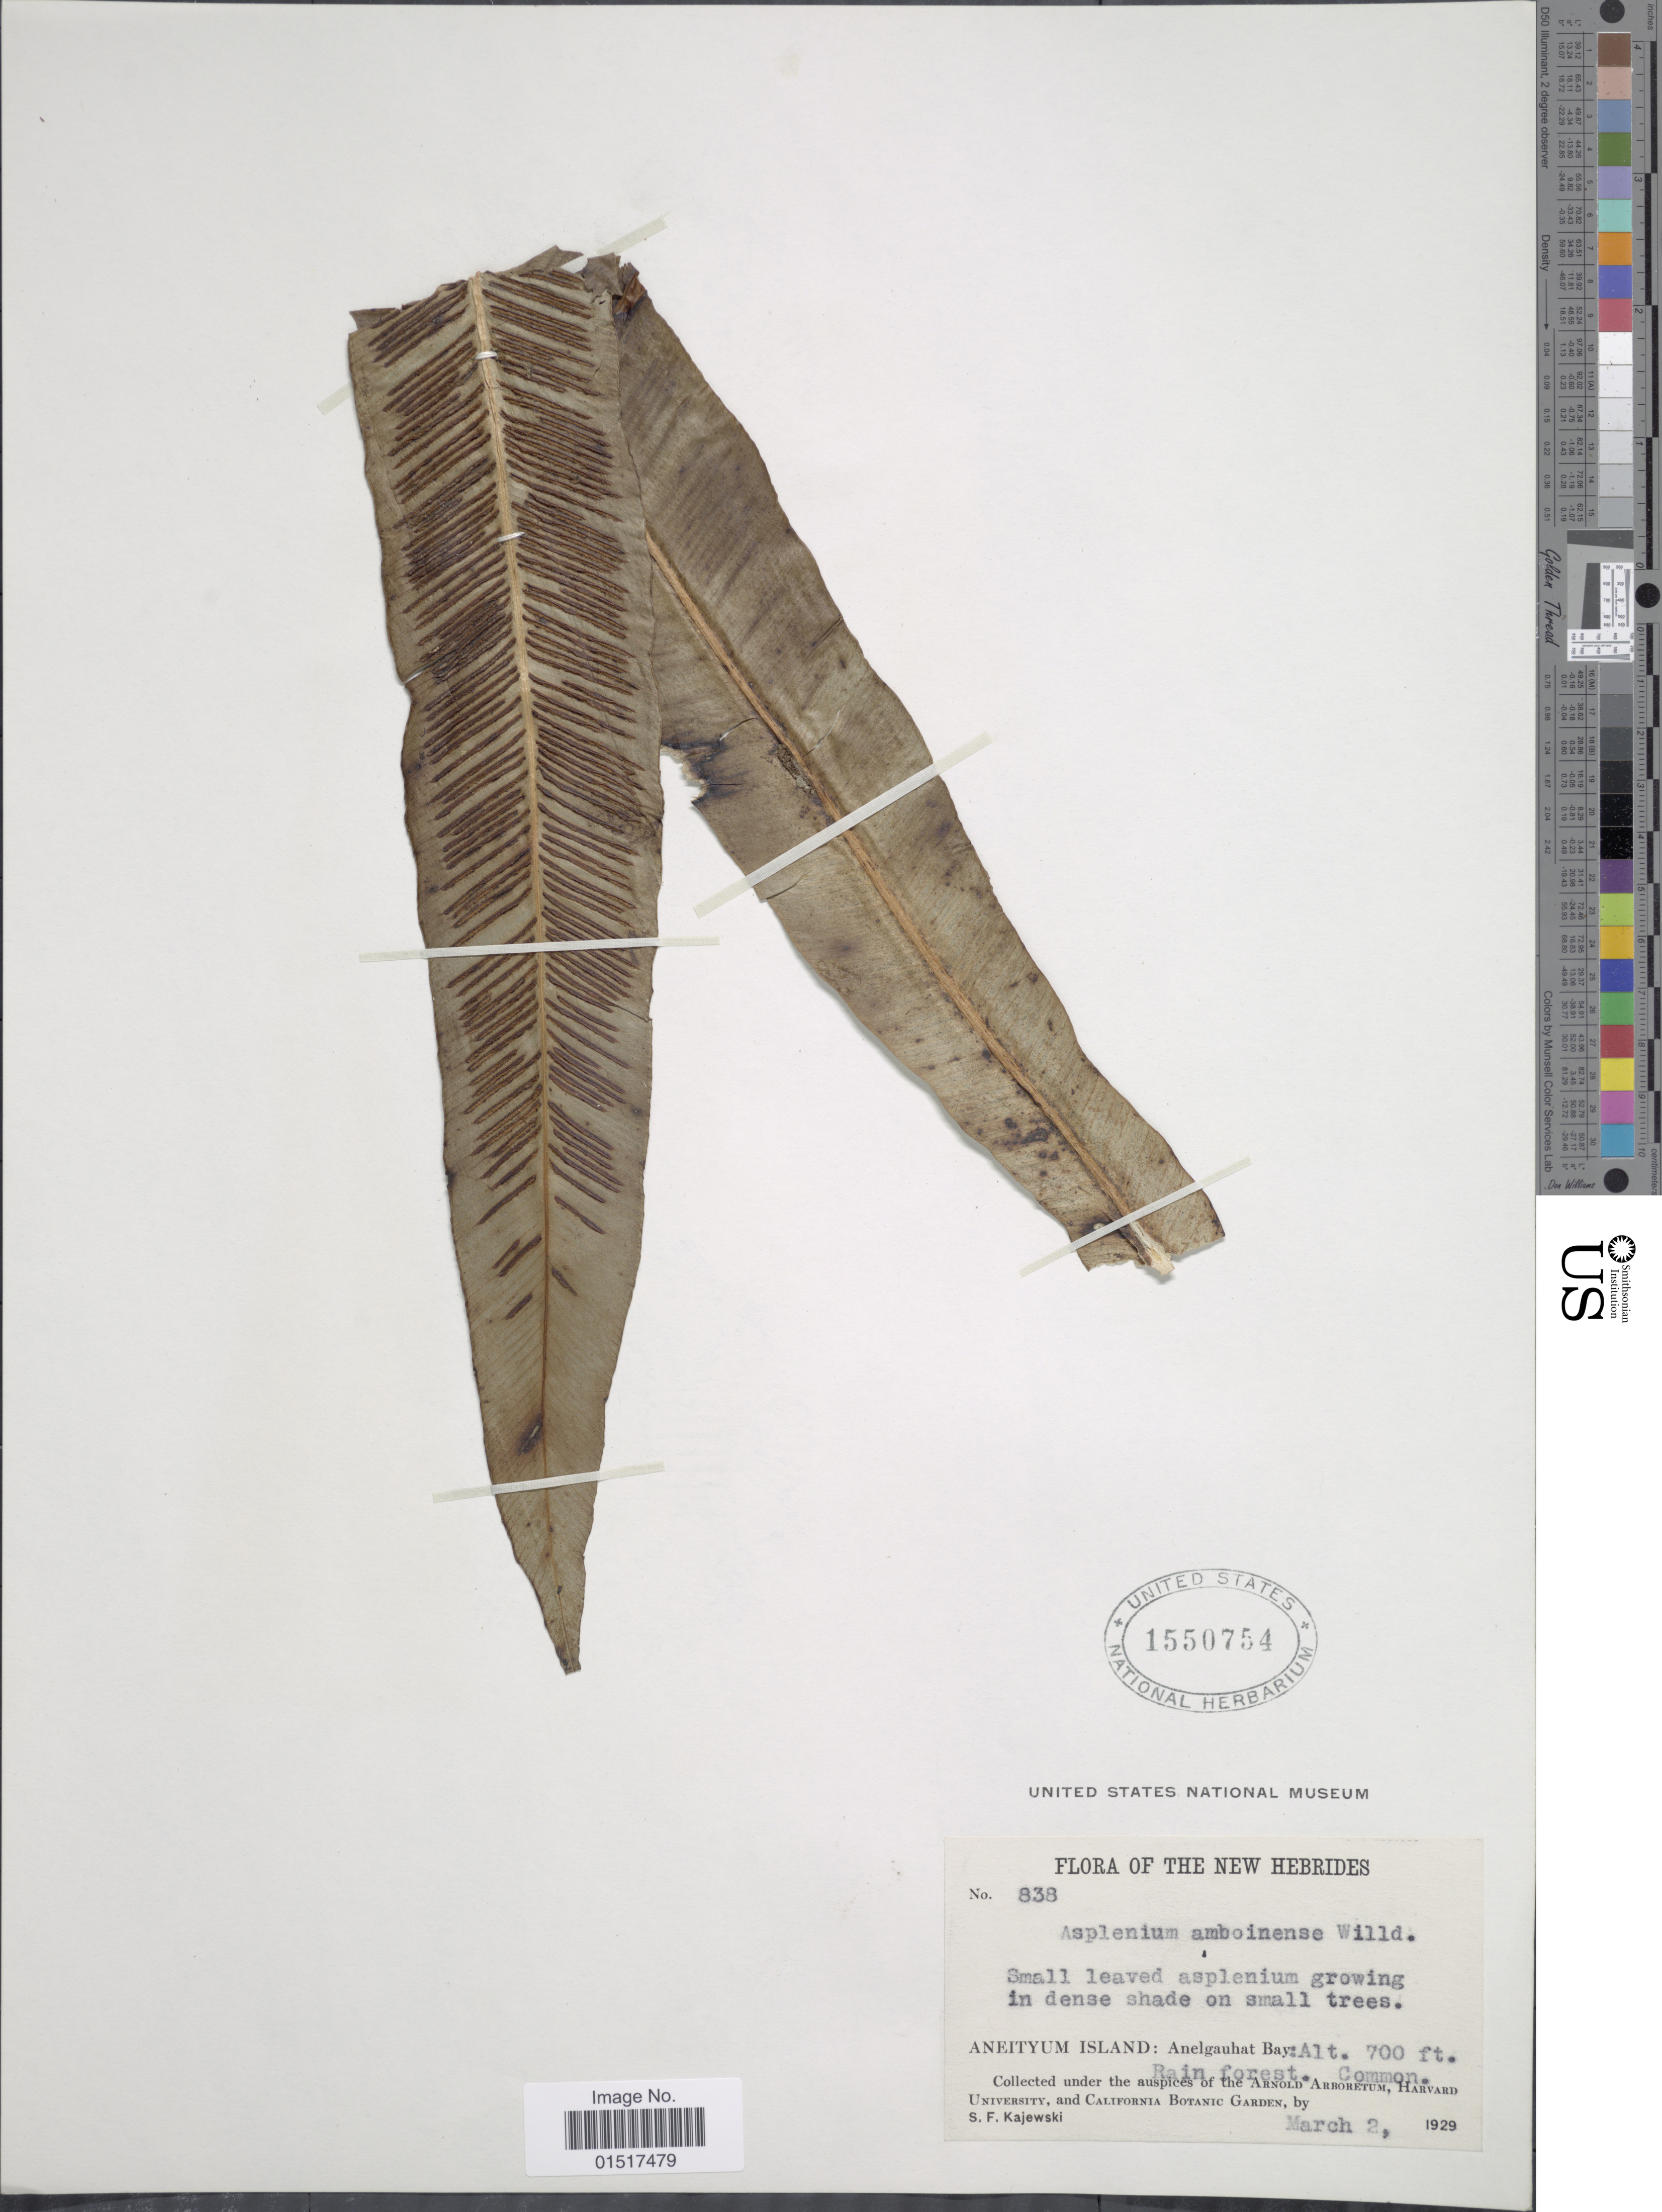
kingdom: Plantae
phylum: Tracheophyta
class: Polypodiopsida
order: Polypodiales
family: Aspleniaceae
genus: Asplenium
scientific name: Asplenium amboinense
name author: Willd.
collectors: S. Kajewski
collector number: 838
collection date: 1929-03-02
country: Vanuatu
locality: New Hebrides. Aneityum Island: Anelgauhat Bay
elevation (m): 213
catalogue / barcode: US 1550754